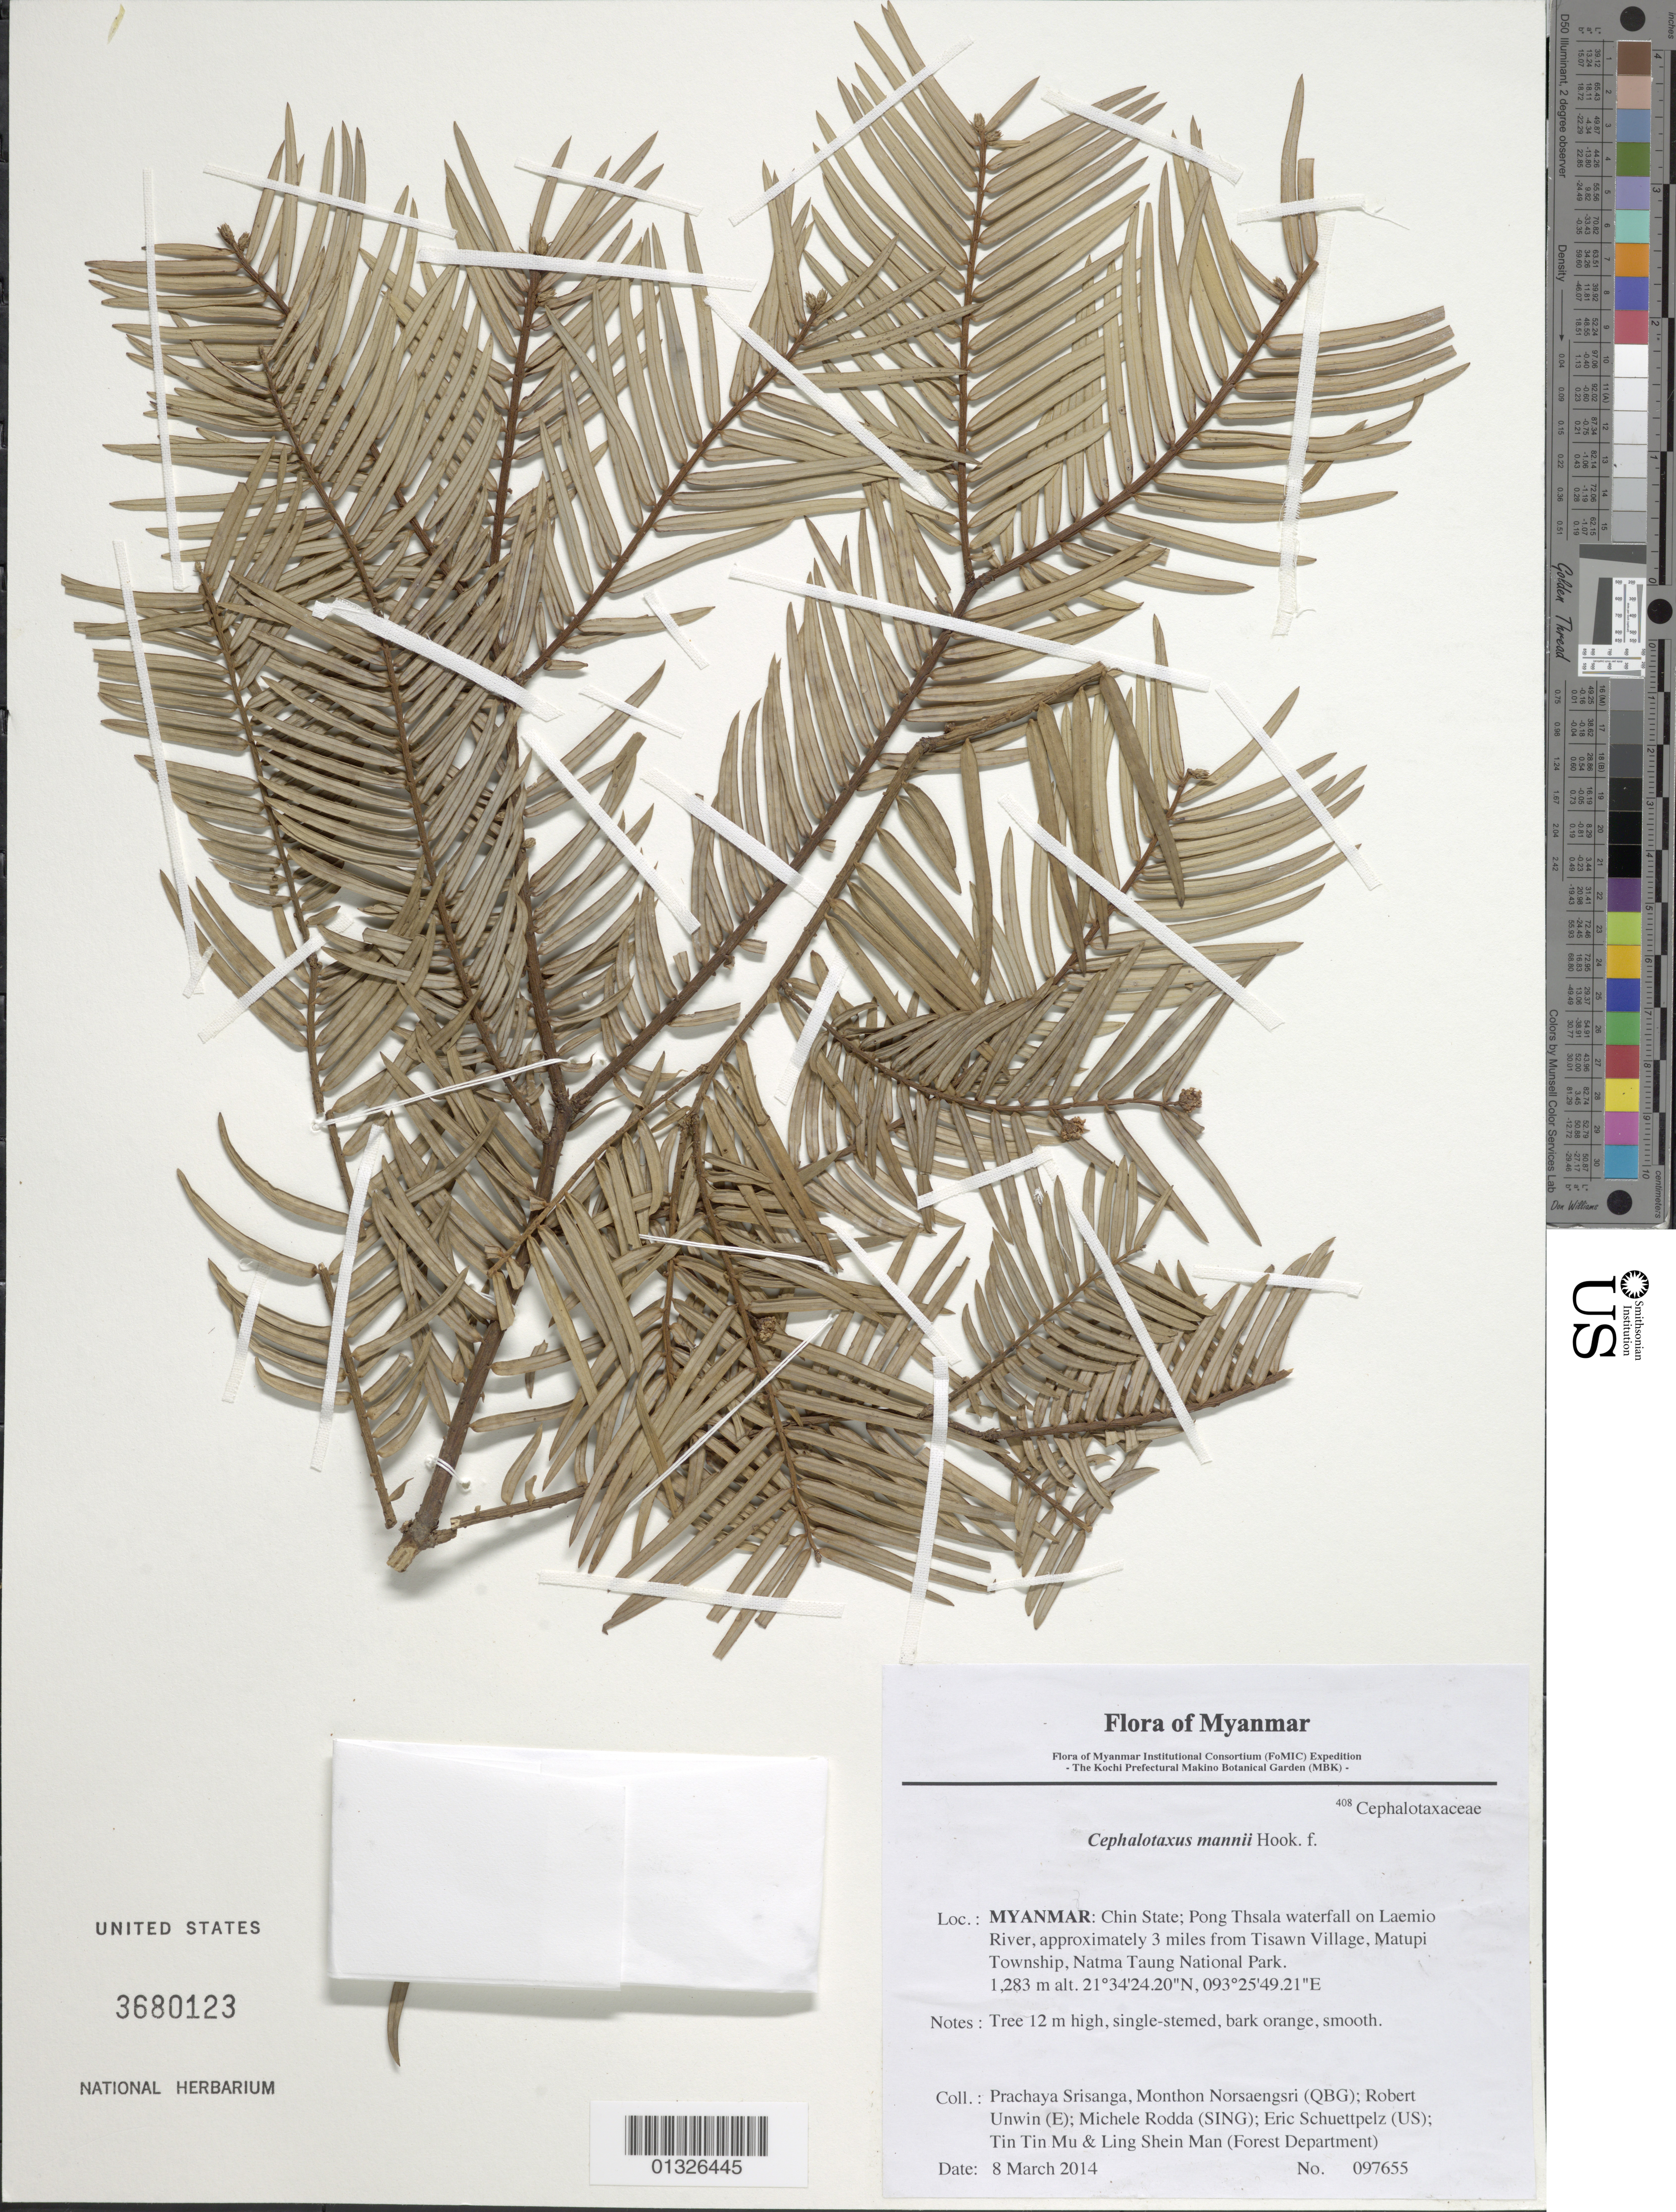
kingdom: Plantae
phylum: Tracheophyta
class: Pinopsida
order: Pinales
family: Cephalotaxaceae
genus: Cephalotaxus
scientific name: Cephalotaxus mannii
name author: Hook. f.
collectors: P. Srisanga, M. Norsaengsri, R. Unwin, M. Rodda, E. Schuettpelz, Tin Tin Mu & Ling Shein Man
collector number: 97655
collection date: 2014-03-08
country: Myanmar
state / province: Chin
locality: Pong Thsala waterfall on Laemio River, approximately 3 miles from Tisawn Village, Matupi Township, Natma Taung National Park.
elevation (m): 1283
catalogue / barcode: US 3680123